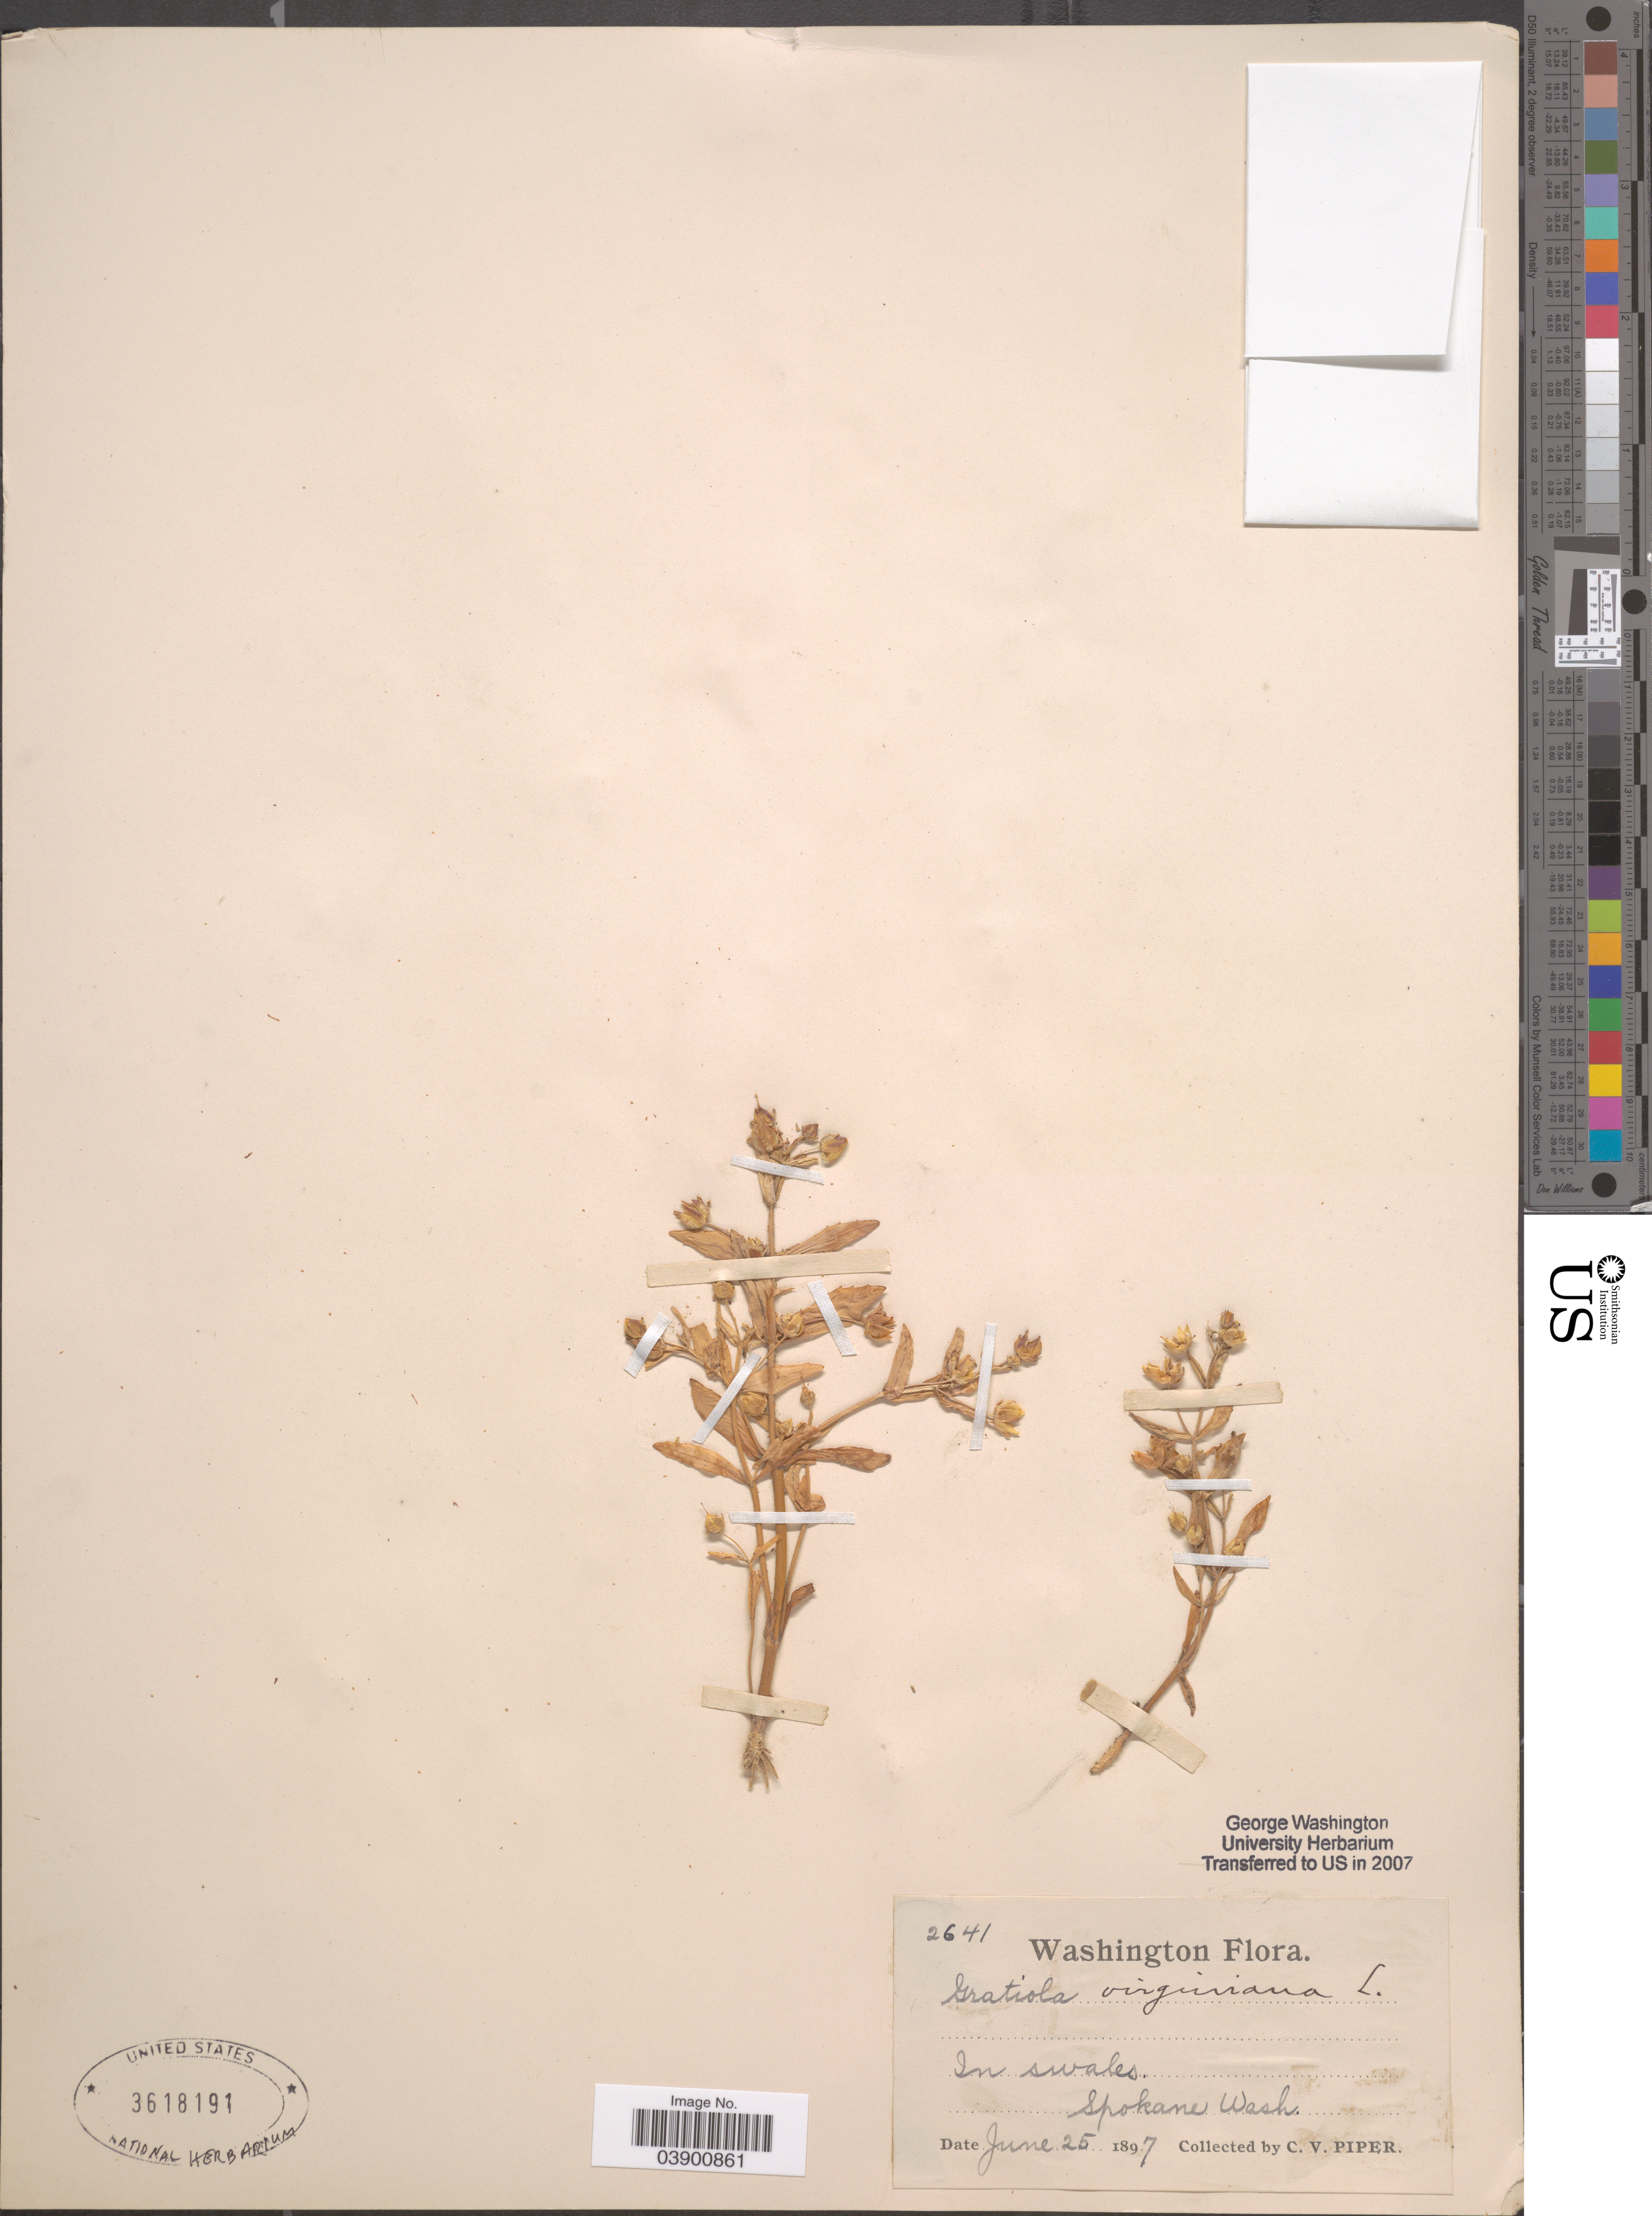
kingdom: Plantae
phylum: Tracheophyta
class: Magnoliopsida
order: Lamiales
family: Plantaginaceae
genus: Gratiola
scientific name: Gratiola virginiana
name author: L.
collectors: C. V. Piper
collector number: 2641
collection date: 1897-06-25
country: United States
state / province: Washington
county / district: Spokane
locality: Spokane Wash.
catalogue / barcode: US 3618191